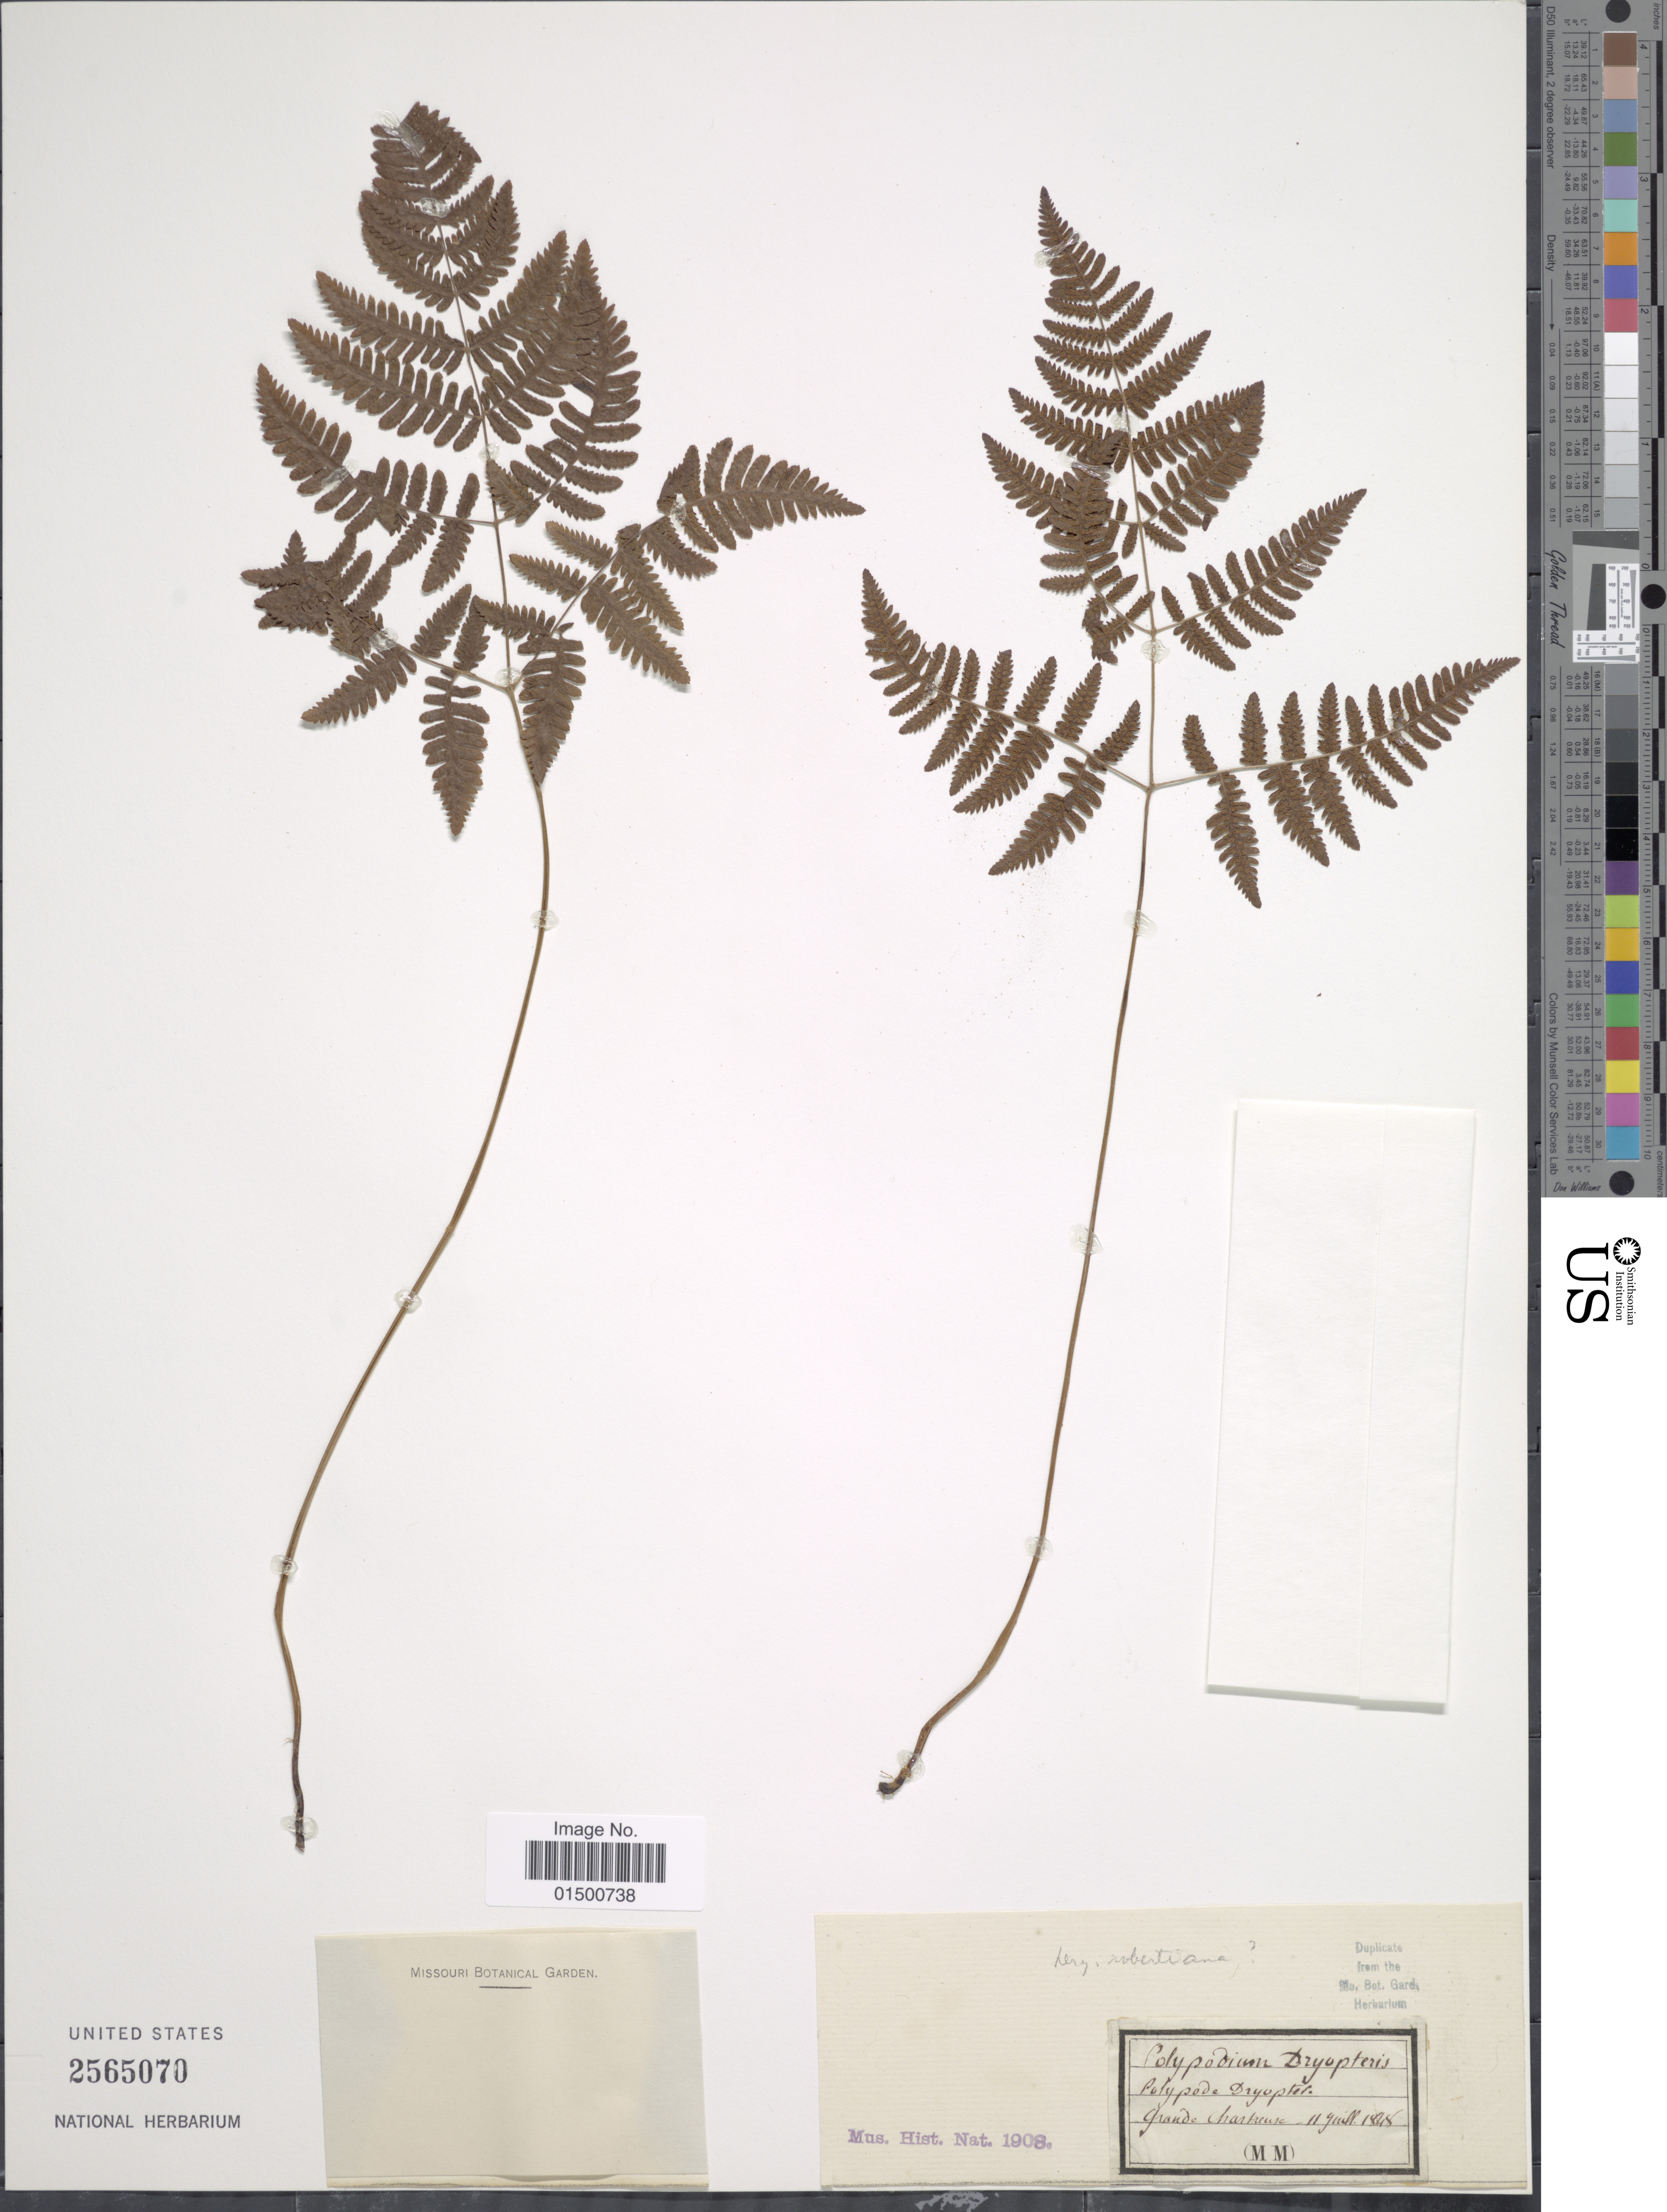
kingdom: Plantae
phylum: Tracheophyta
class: Polypodiopsida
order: Polypodiales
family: Cystopteridaceae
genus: Gymnocarpium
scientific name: Gymnocarpium robertianum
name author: (Hoffm.) Newman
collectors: M. M.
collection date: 1848-07-11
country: France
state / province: Auvergne-Rhône-Alpes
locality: Grande Chartreuze [interpreted]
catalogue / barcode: US 2565070